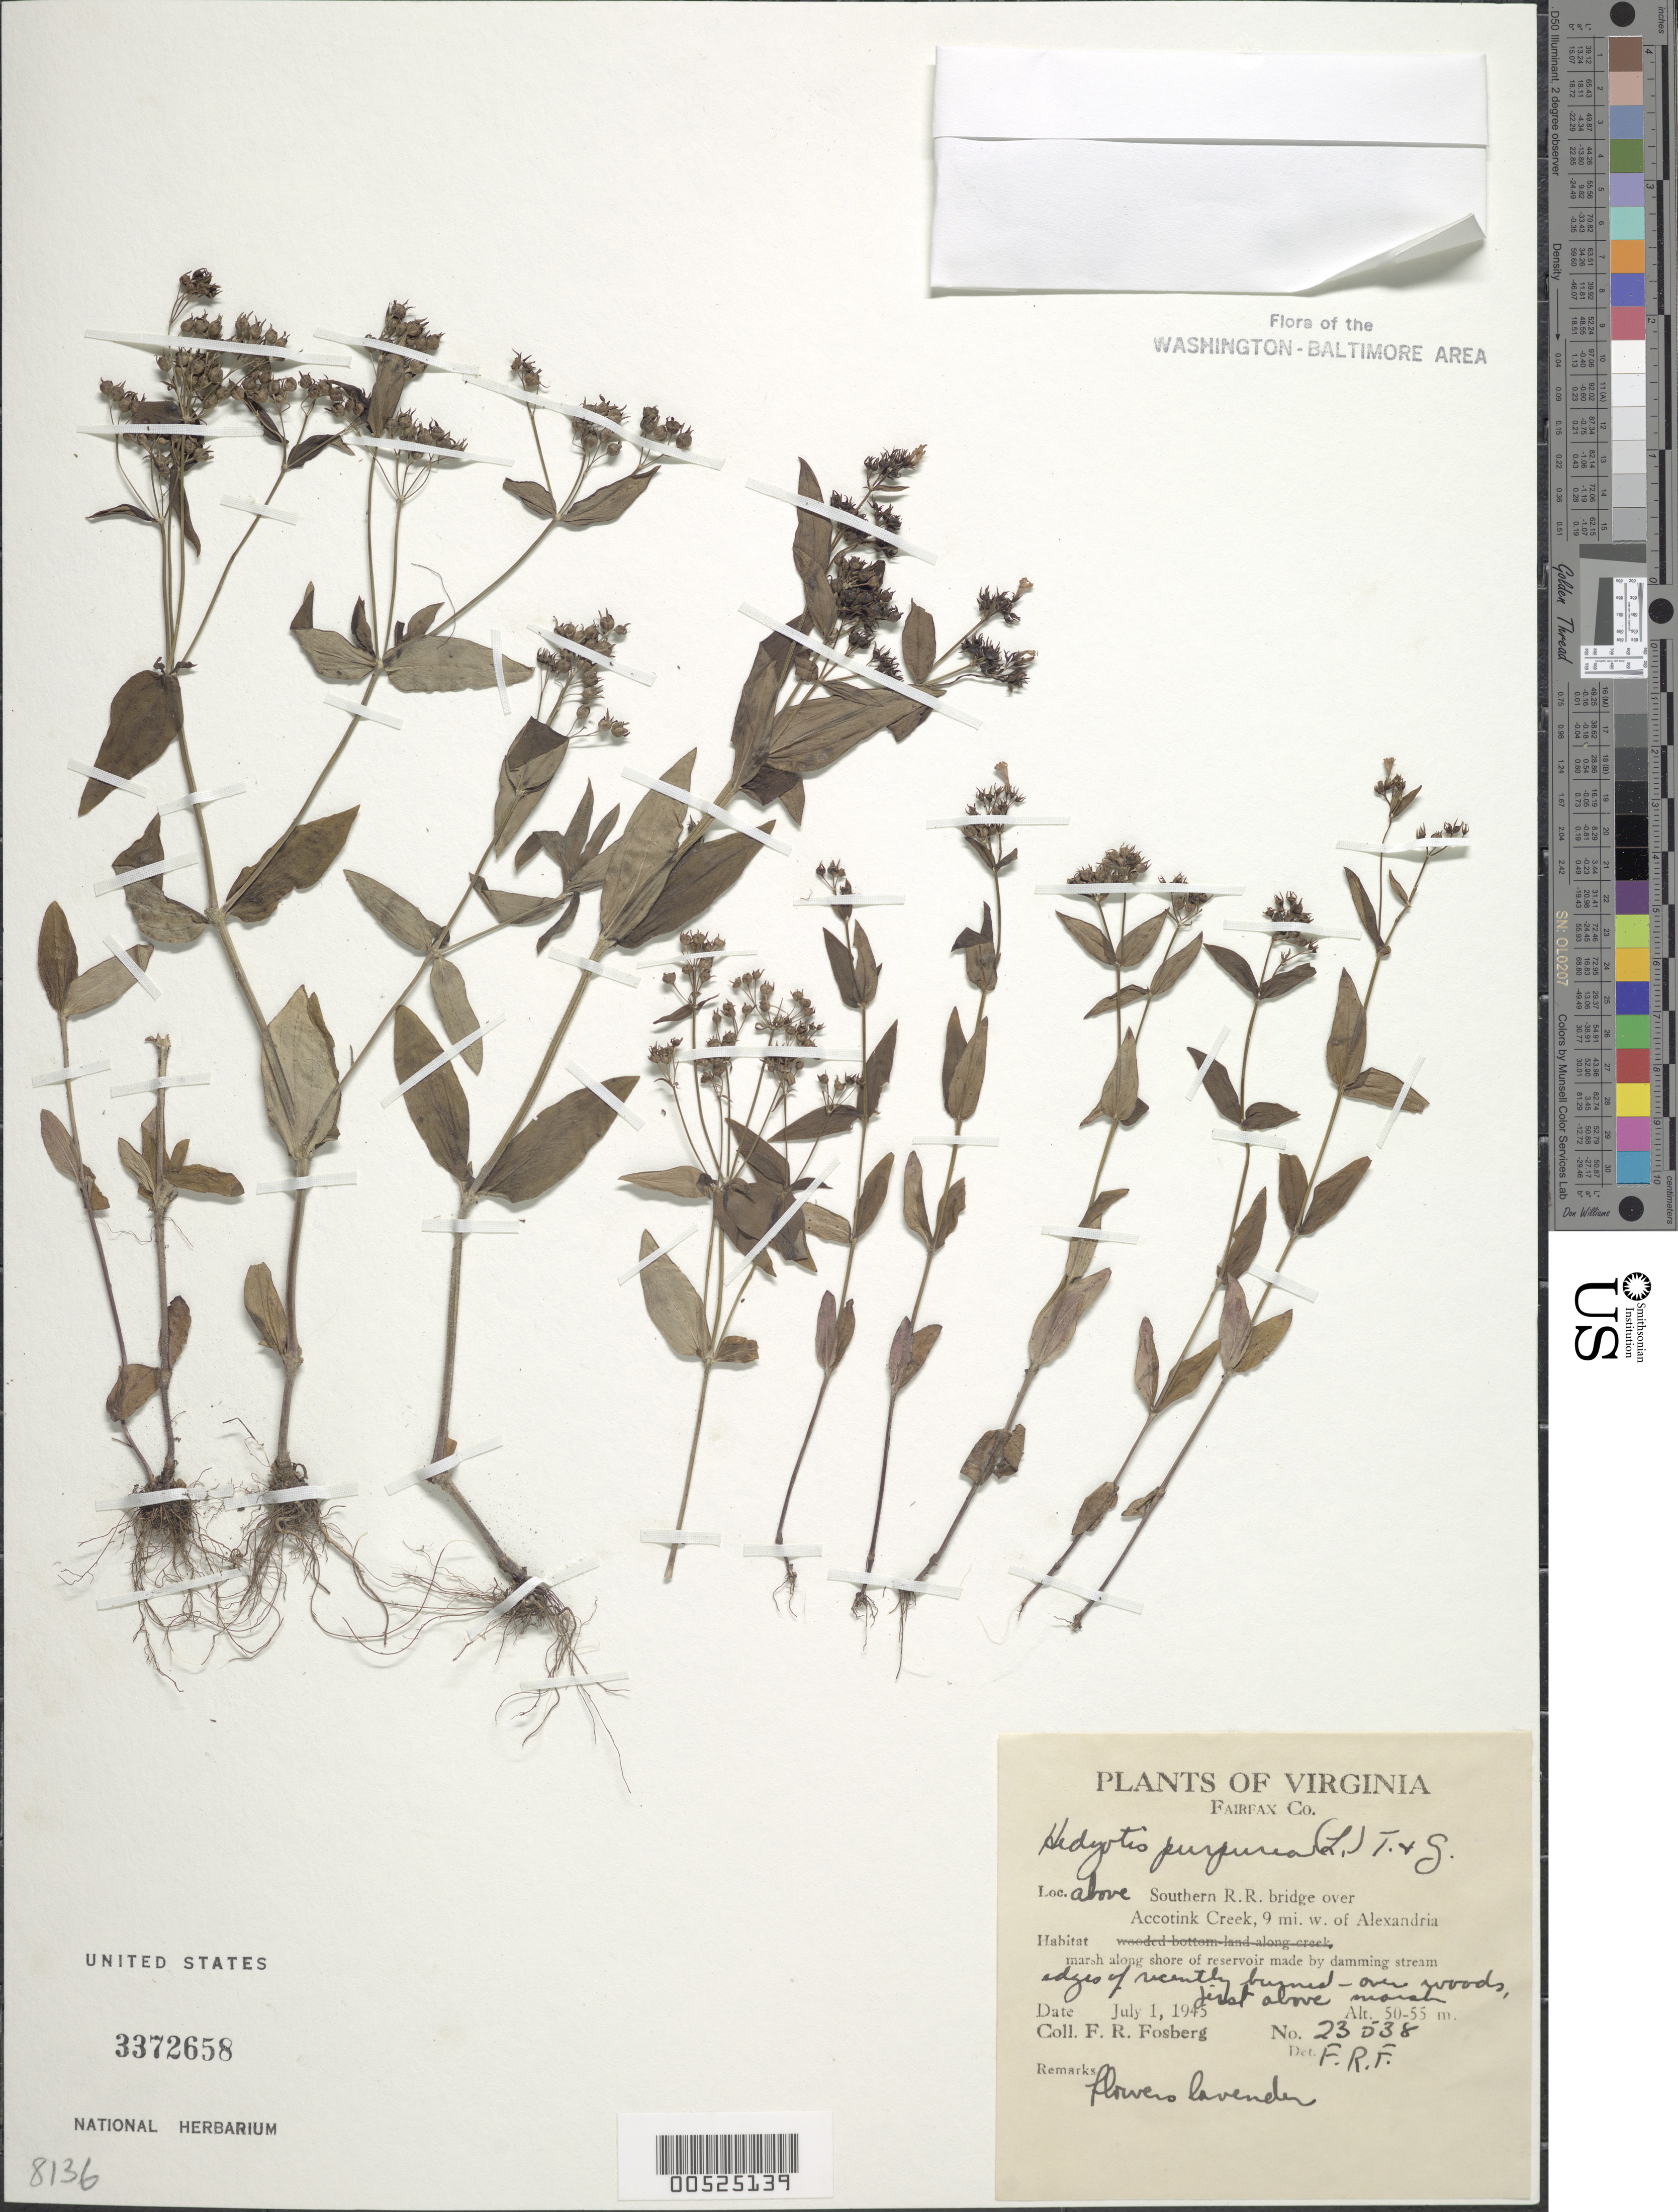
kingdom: Plantae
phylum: Tracheophyta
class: Magnoliopsida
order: Gentianales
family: Rubiaceae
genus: Houstonia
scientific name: Houstonia purpurea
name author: L.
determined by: Fosberg, F. R.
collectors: F. R. Fosberg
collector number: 23538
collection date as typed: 01 Jul 1945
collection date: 1945-07-01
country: United States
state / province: Virginia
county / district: Fairfax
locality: Above Southern R.R. Bridge over Accotink Creek, 9 mi. W of Alexandria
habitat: Marsh along shore of reservoir made by damming stream, marsh along shore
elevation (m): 50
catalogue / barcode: US 3372658